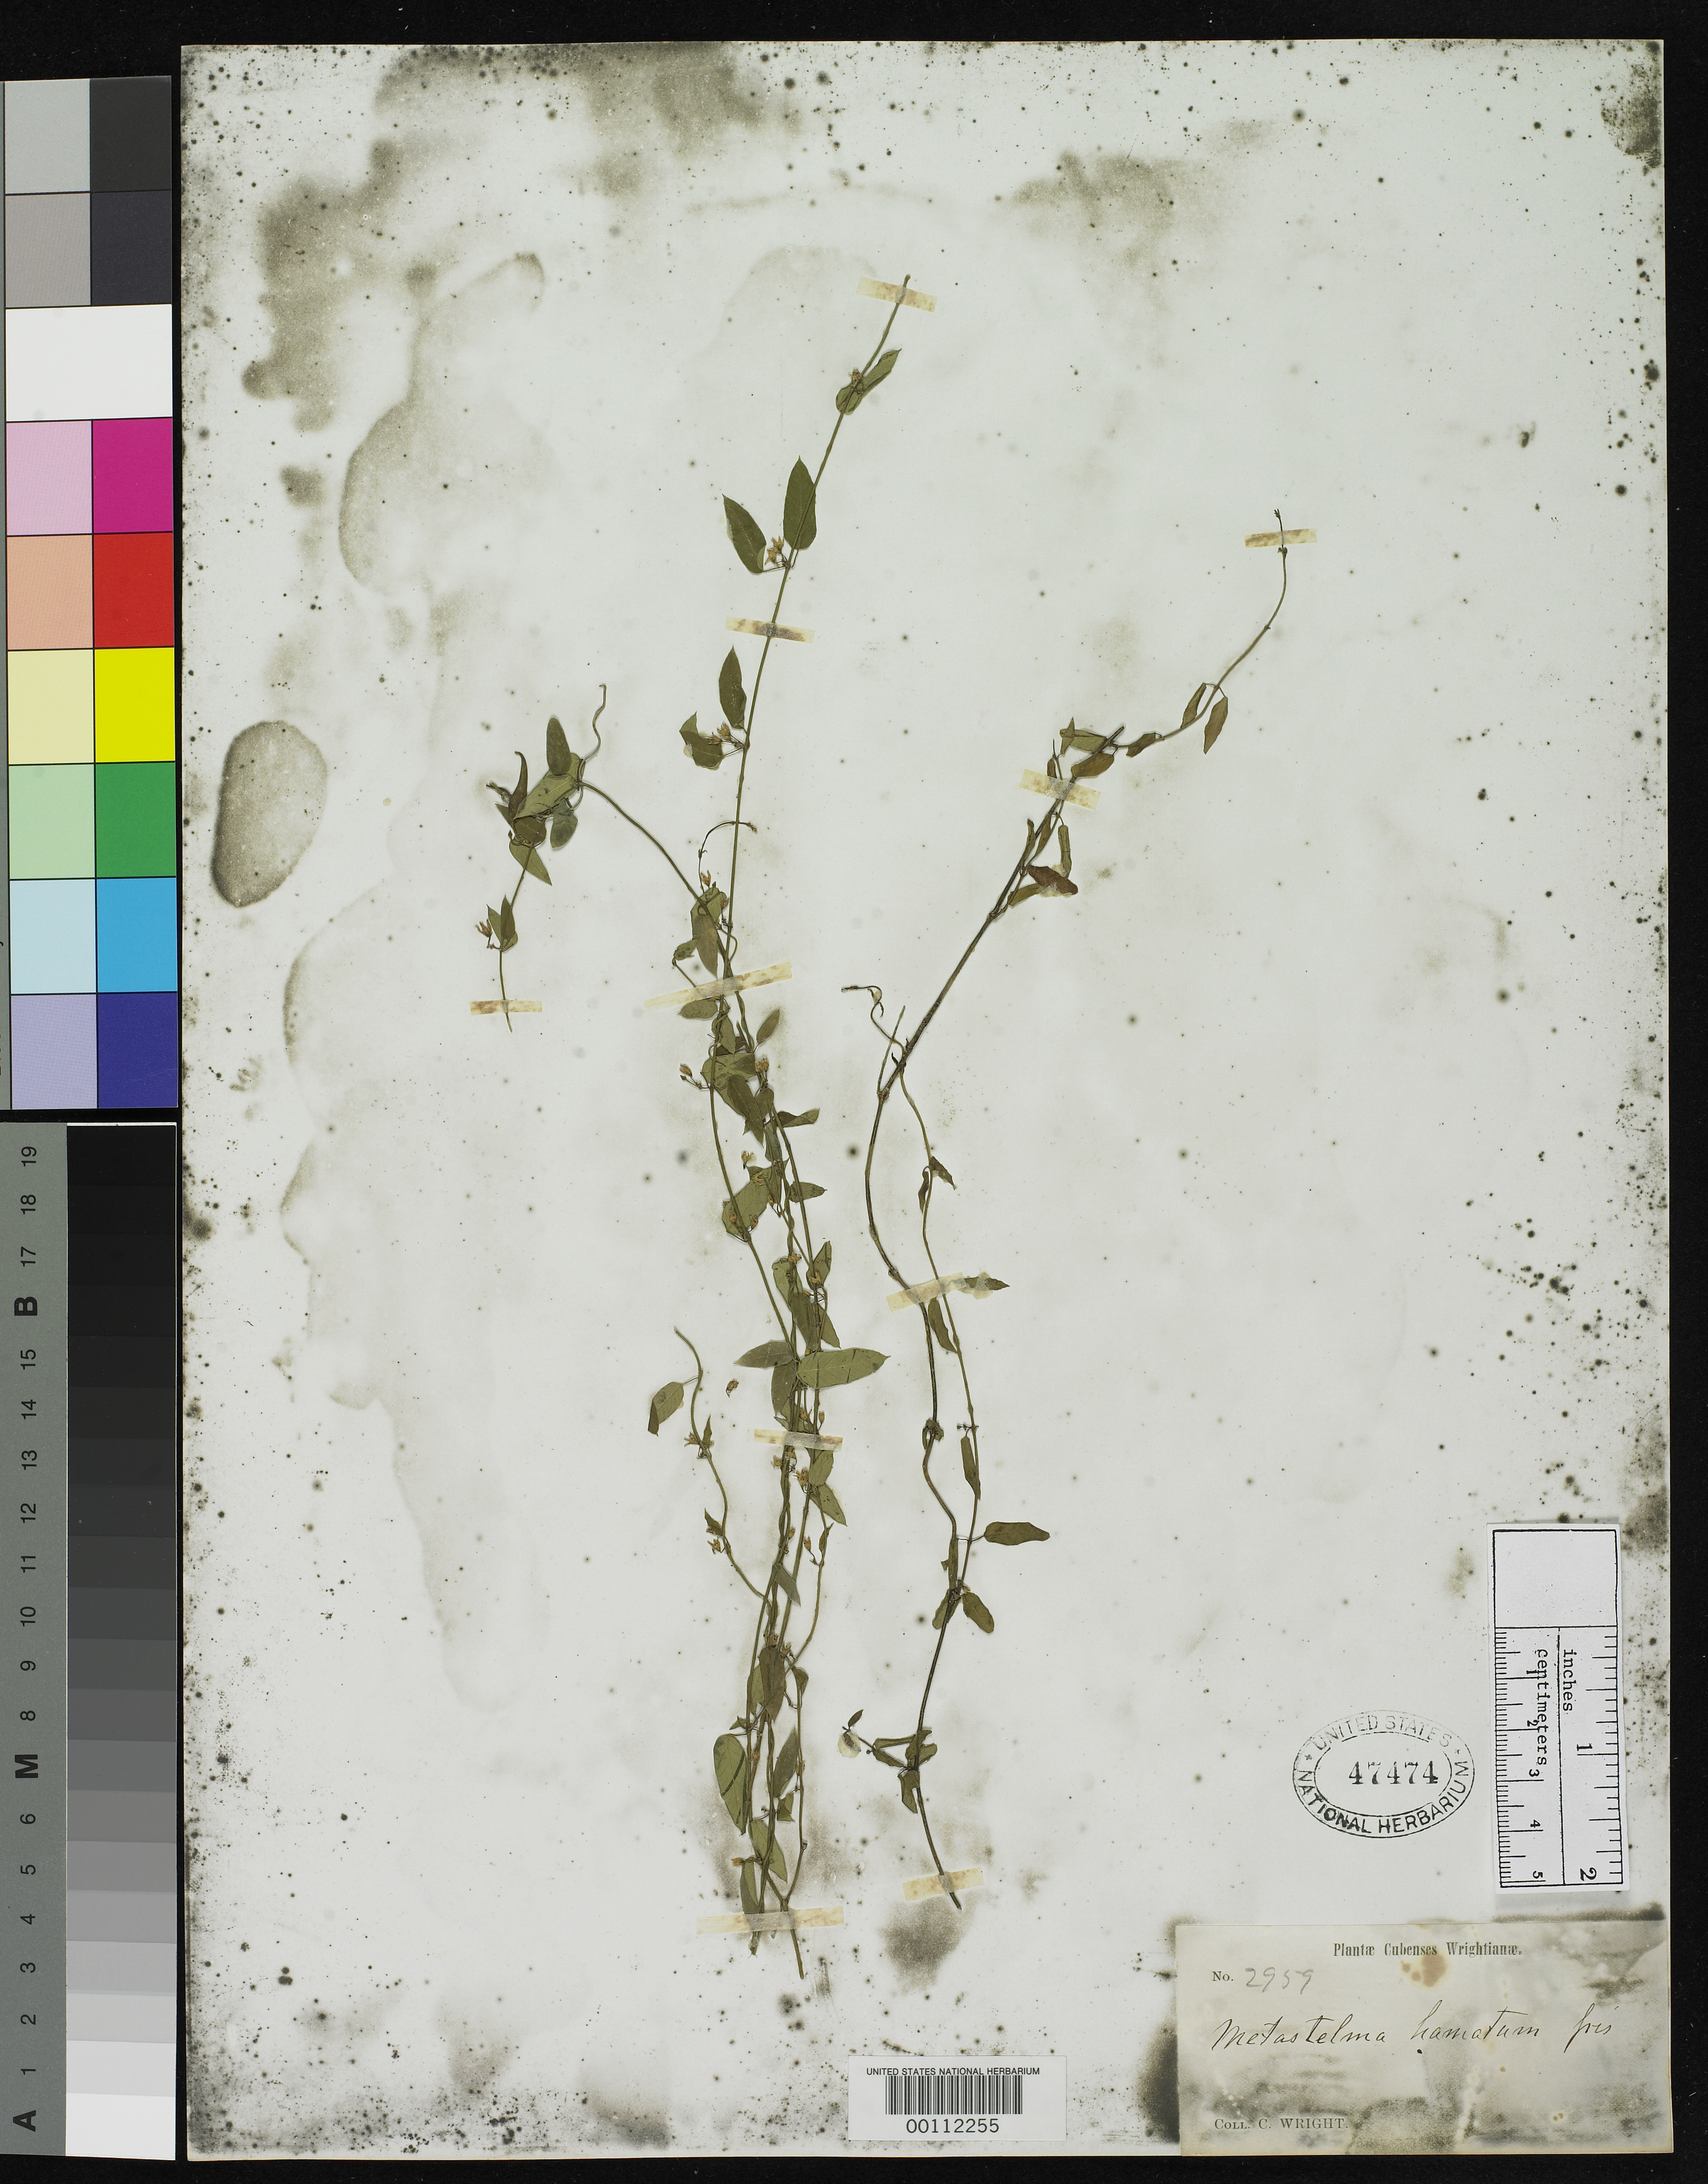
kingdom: Plantae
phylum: Tracheophyta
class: Magnoliopsida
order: Gentianales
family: Apocynaceae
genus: Metastelma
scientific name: Metastelma hamatum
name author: Griseb.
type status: Isotype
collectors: C. Wright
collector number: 2959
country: Cuba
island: Greater Antilles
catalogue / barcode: US 47474